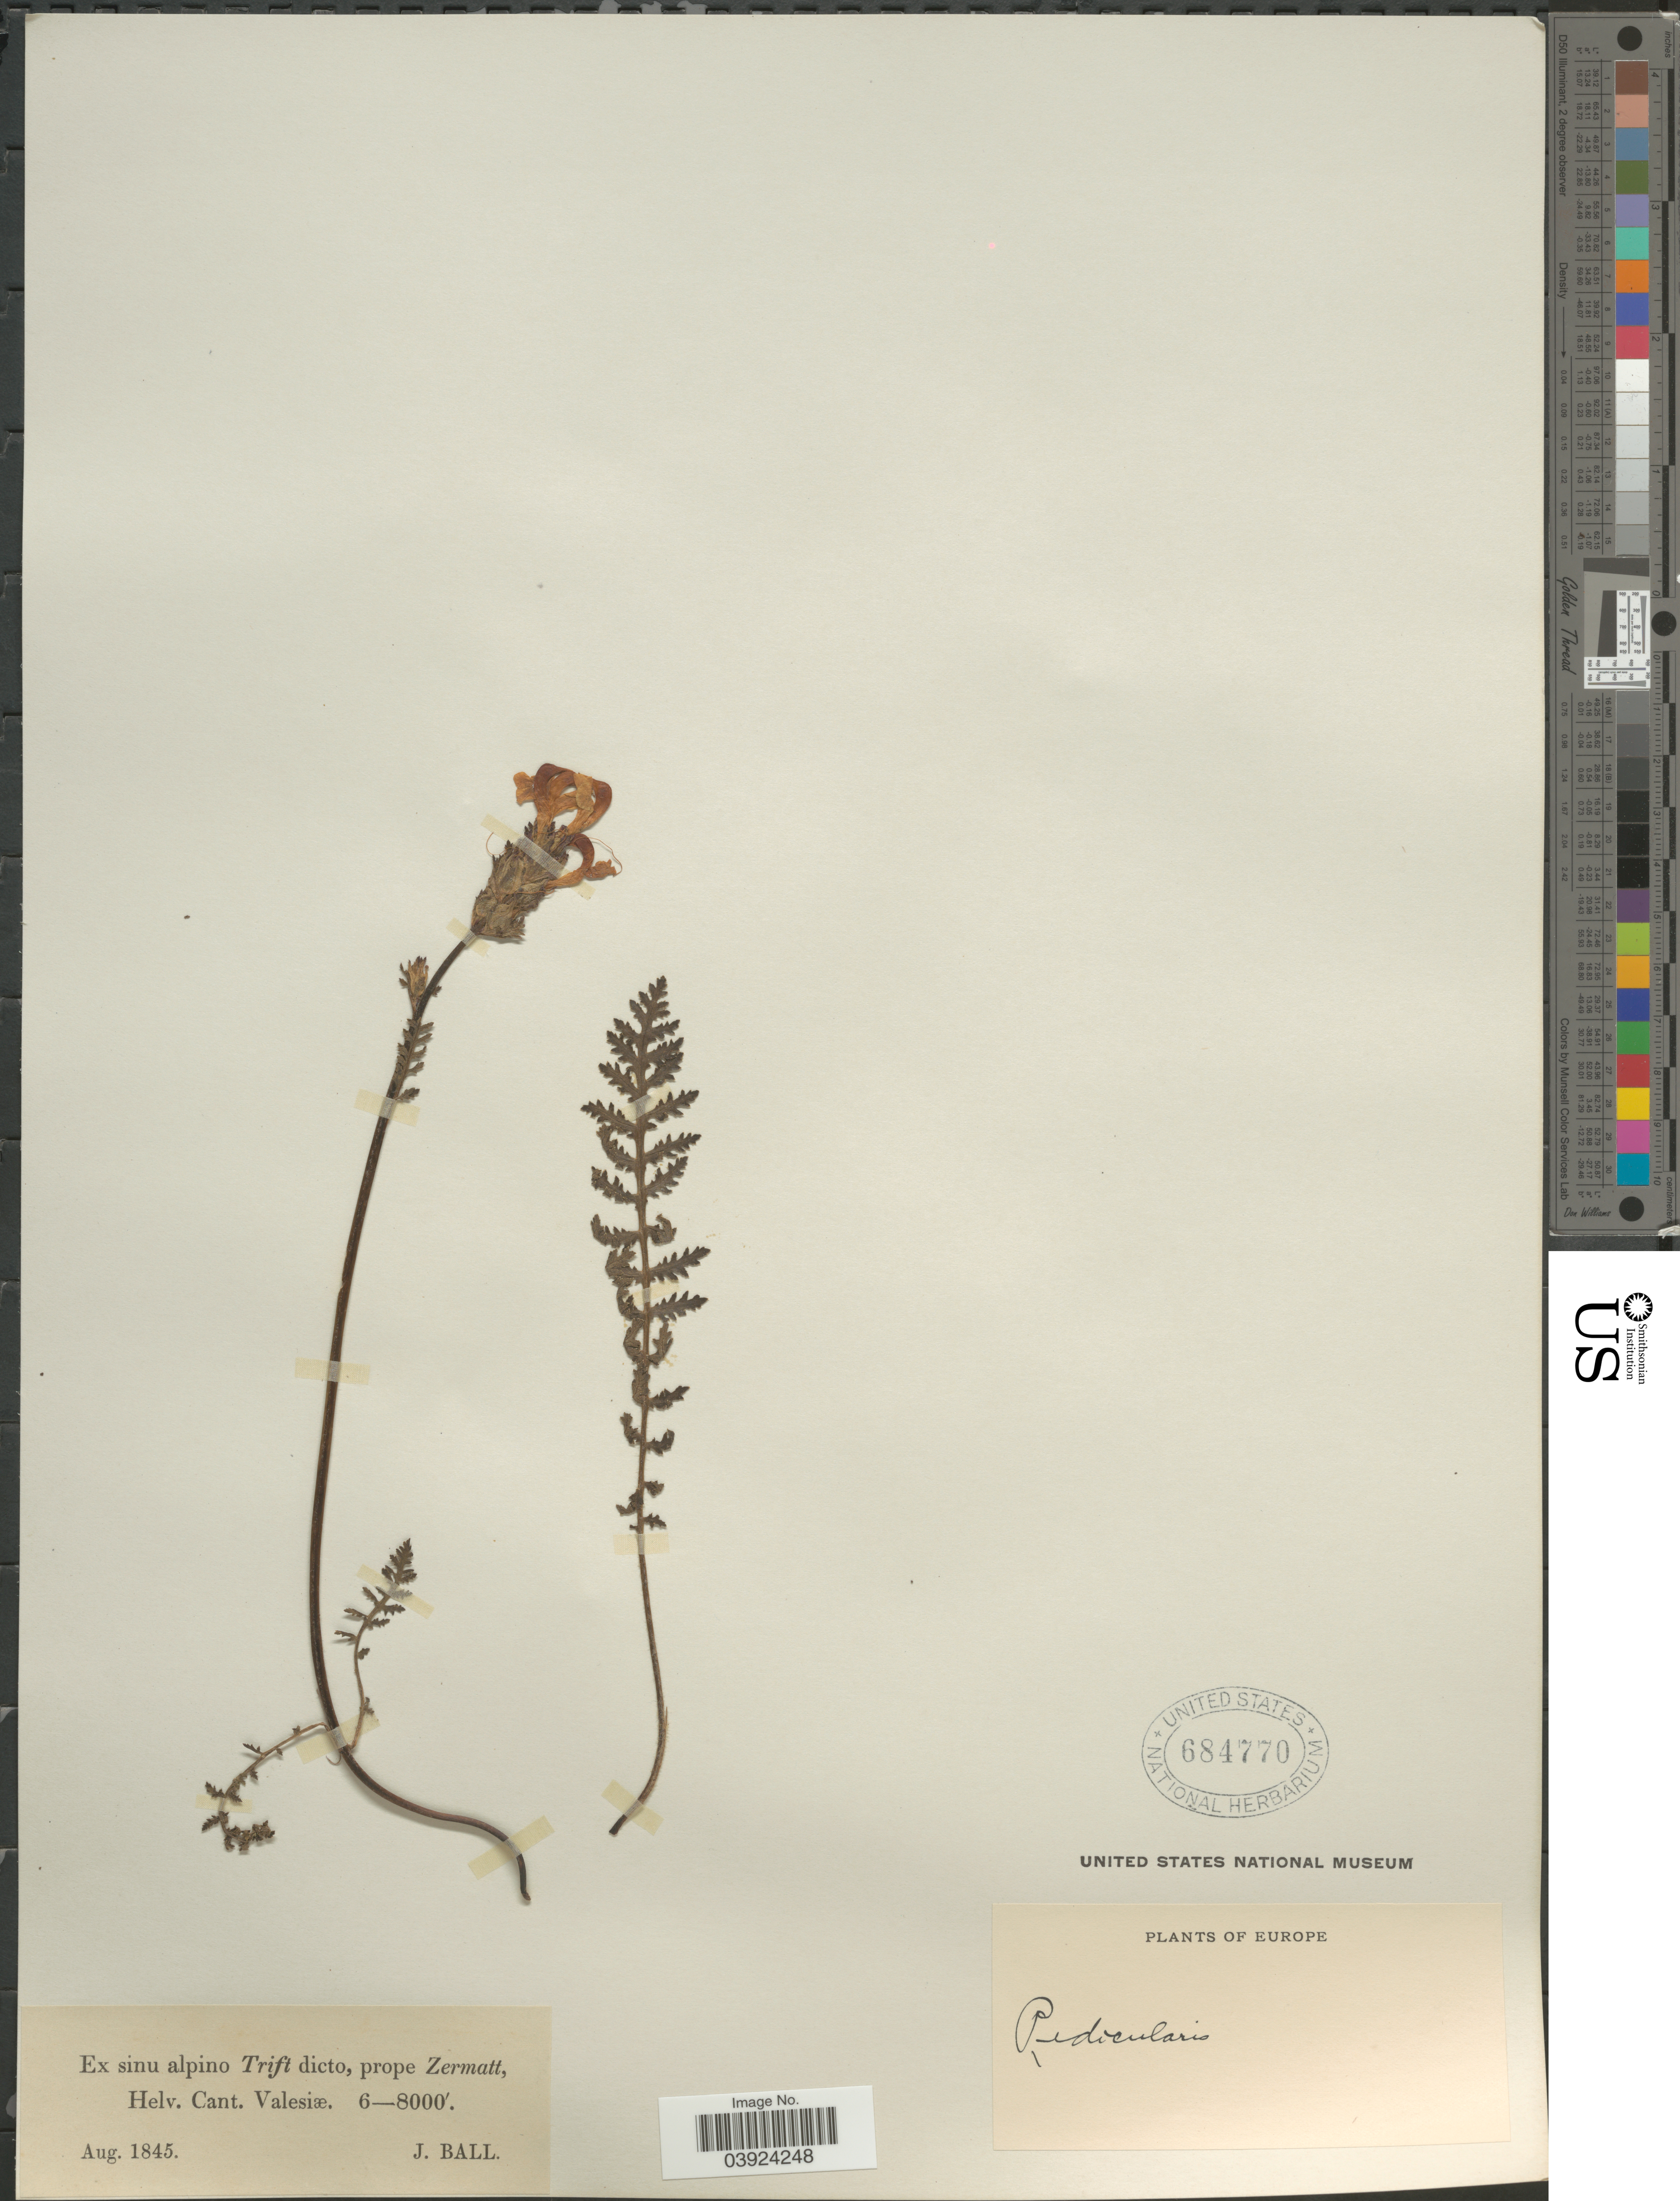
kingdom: Plantae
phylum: Tracheophyta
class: Magnoliopsida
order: Lamiales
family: Orobanchaceae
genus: Pedicularis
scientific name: Pedicularis sp.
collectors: J. Ball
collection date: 1845-08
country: Switzerland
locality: Ex sinu alpino Trift dicto, prope Zermatt, Helv. Cant. Valesiæ.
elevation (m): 1829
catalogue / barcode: US 684770